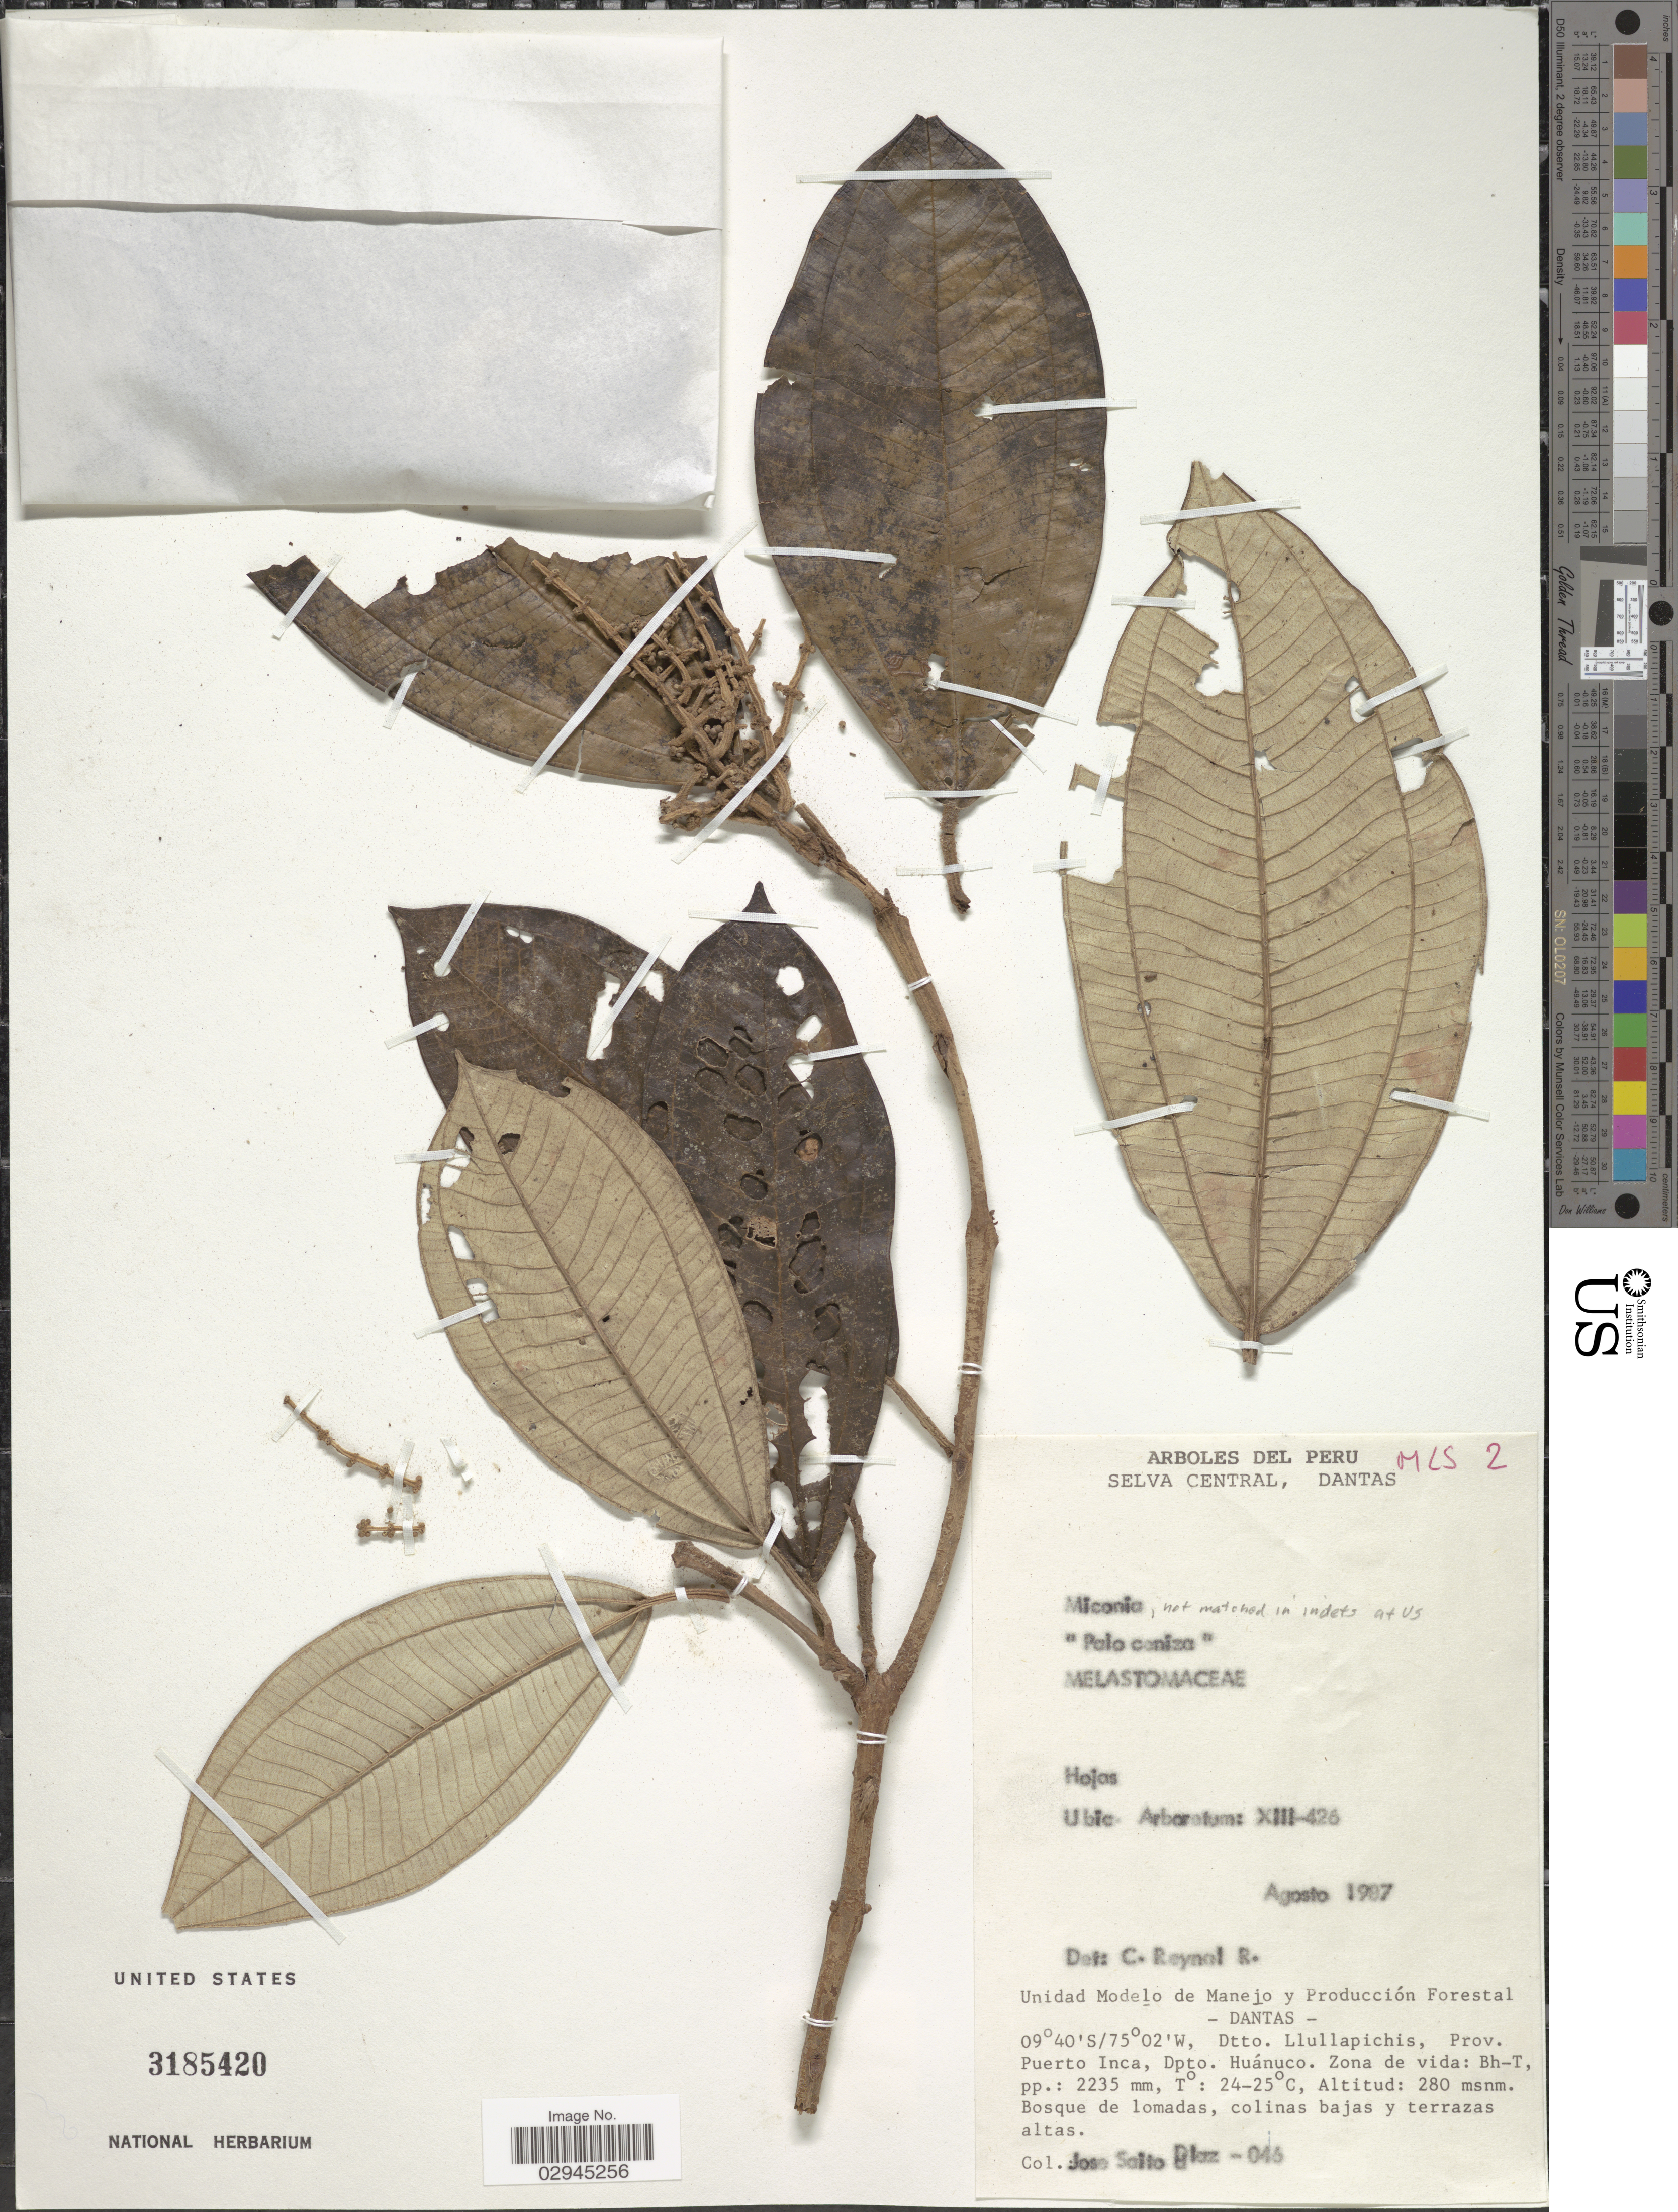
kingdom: Plantae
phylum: Tracheophyta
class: Magnoliopsida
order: Myrtales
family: Melastomataceae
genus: Miconia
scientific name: Miconia sp.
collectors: J. Diaz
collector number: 046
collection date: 1987-08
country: Peru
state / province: Huánuco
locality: Dtto. Lullapichis, Prov. Puerto Inca, Dtp. Huánuco. Zona de vida: Bh-T.pp.: 2235 mm, T°: 27-25°C.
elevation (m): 280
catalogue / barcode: US 3185420